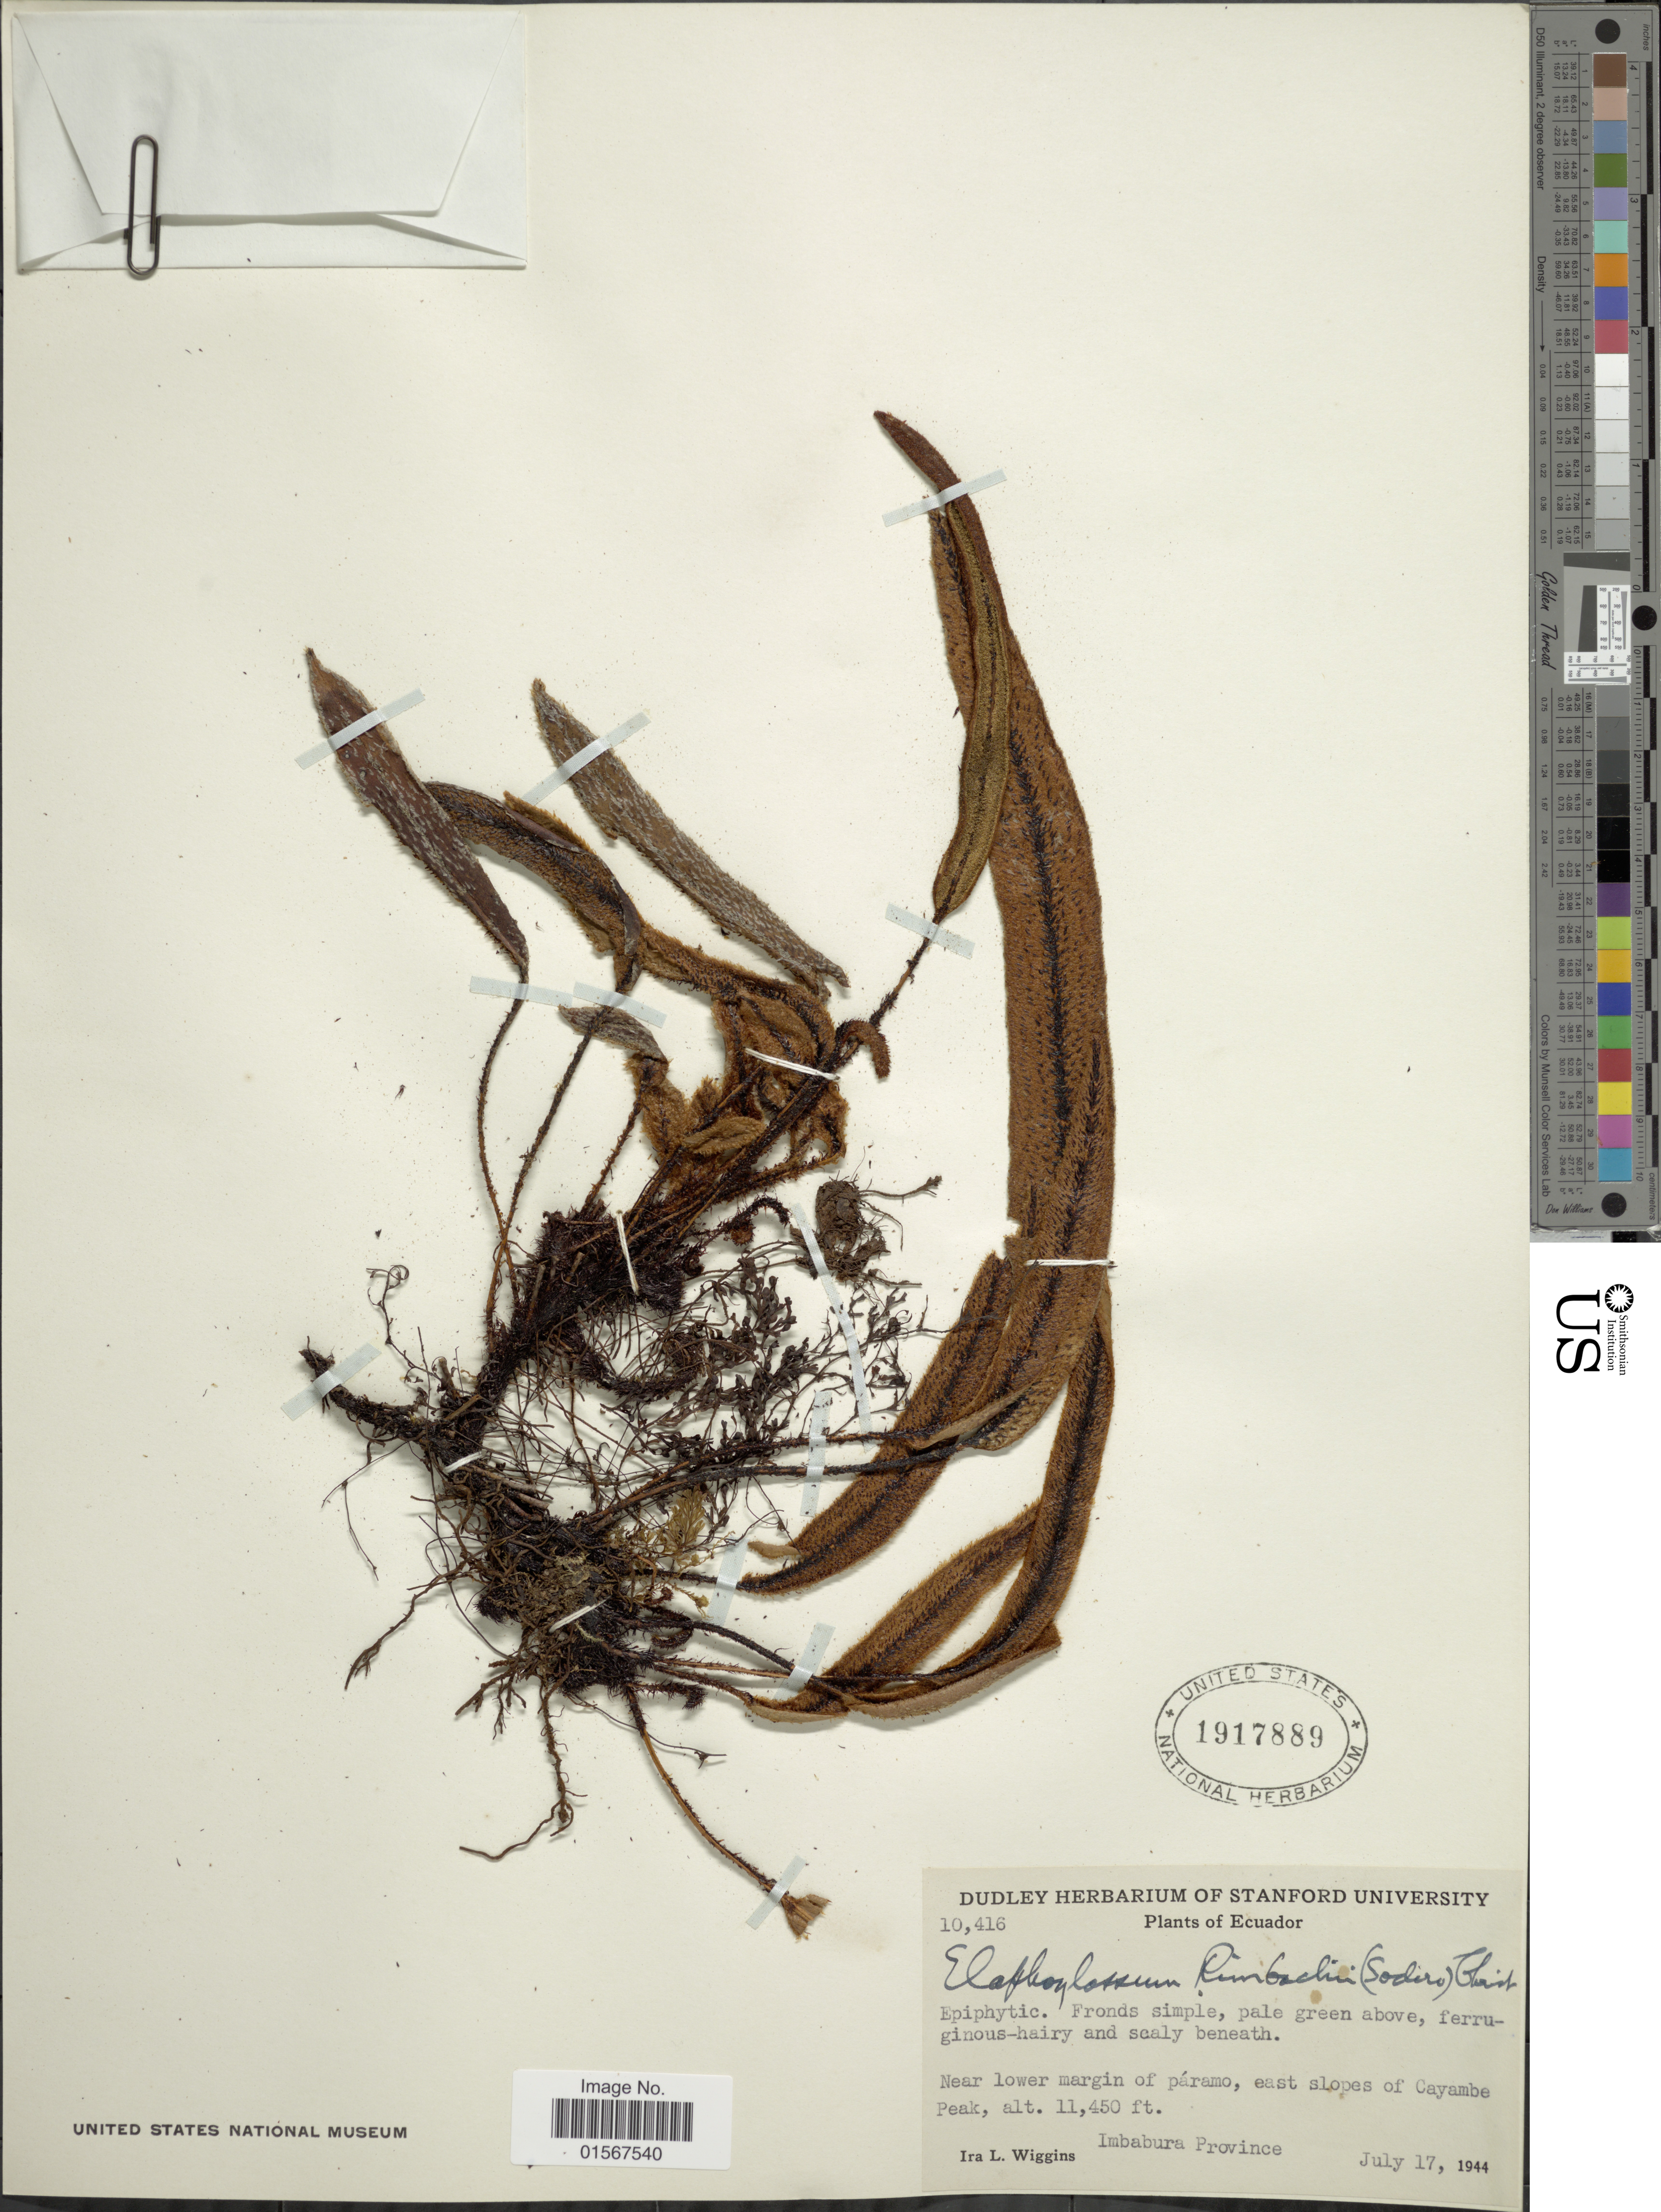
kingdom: Plantae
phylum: Tracheophyta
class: Polypodiopsida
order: Polypodiales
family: Dryopteridaceae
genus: Elaphoglossum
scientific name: Elaphoglossum rimbachii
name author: (Sodiro) Christ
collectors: I. L. Wiggins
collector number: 10416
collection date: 1944-07-17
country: Ecuador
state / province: Imbabura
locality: Ecuador, near lower margin of Paramo, east slopes of Cayambe peak, Imbabura Province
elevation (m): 3490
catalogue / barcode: US 1917889